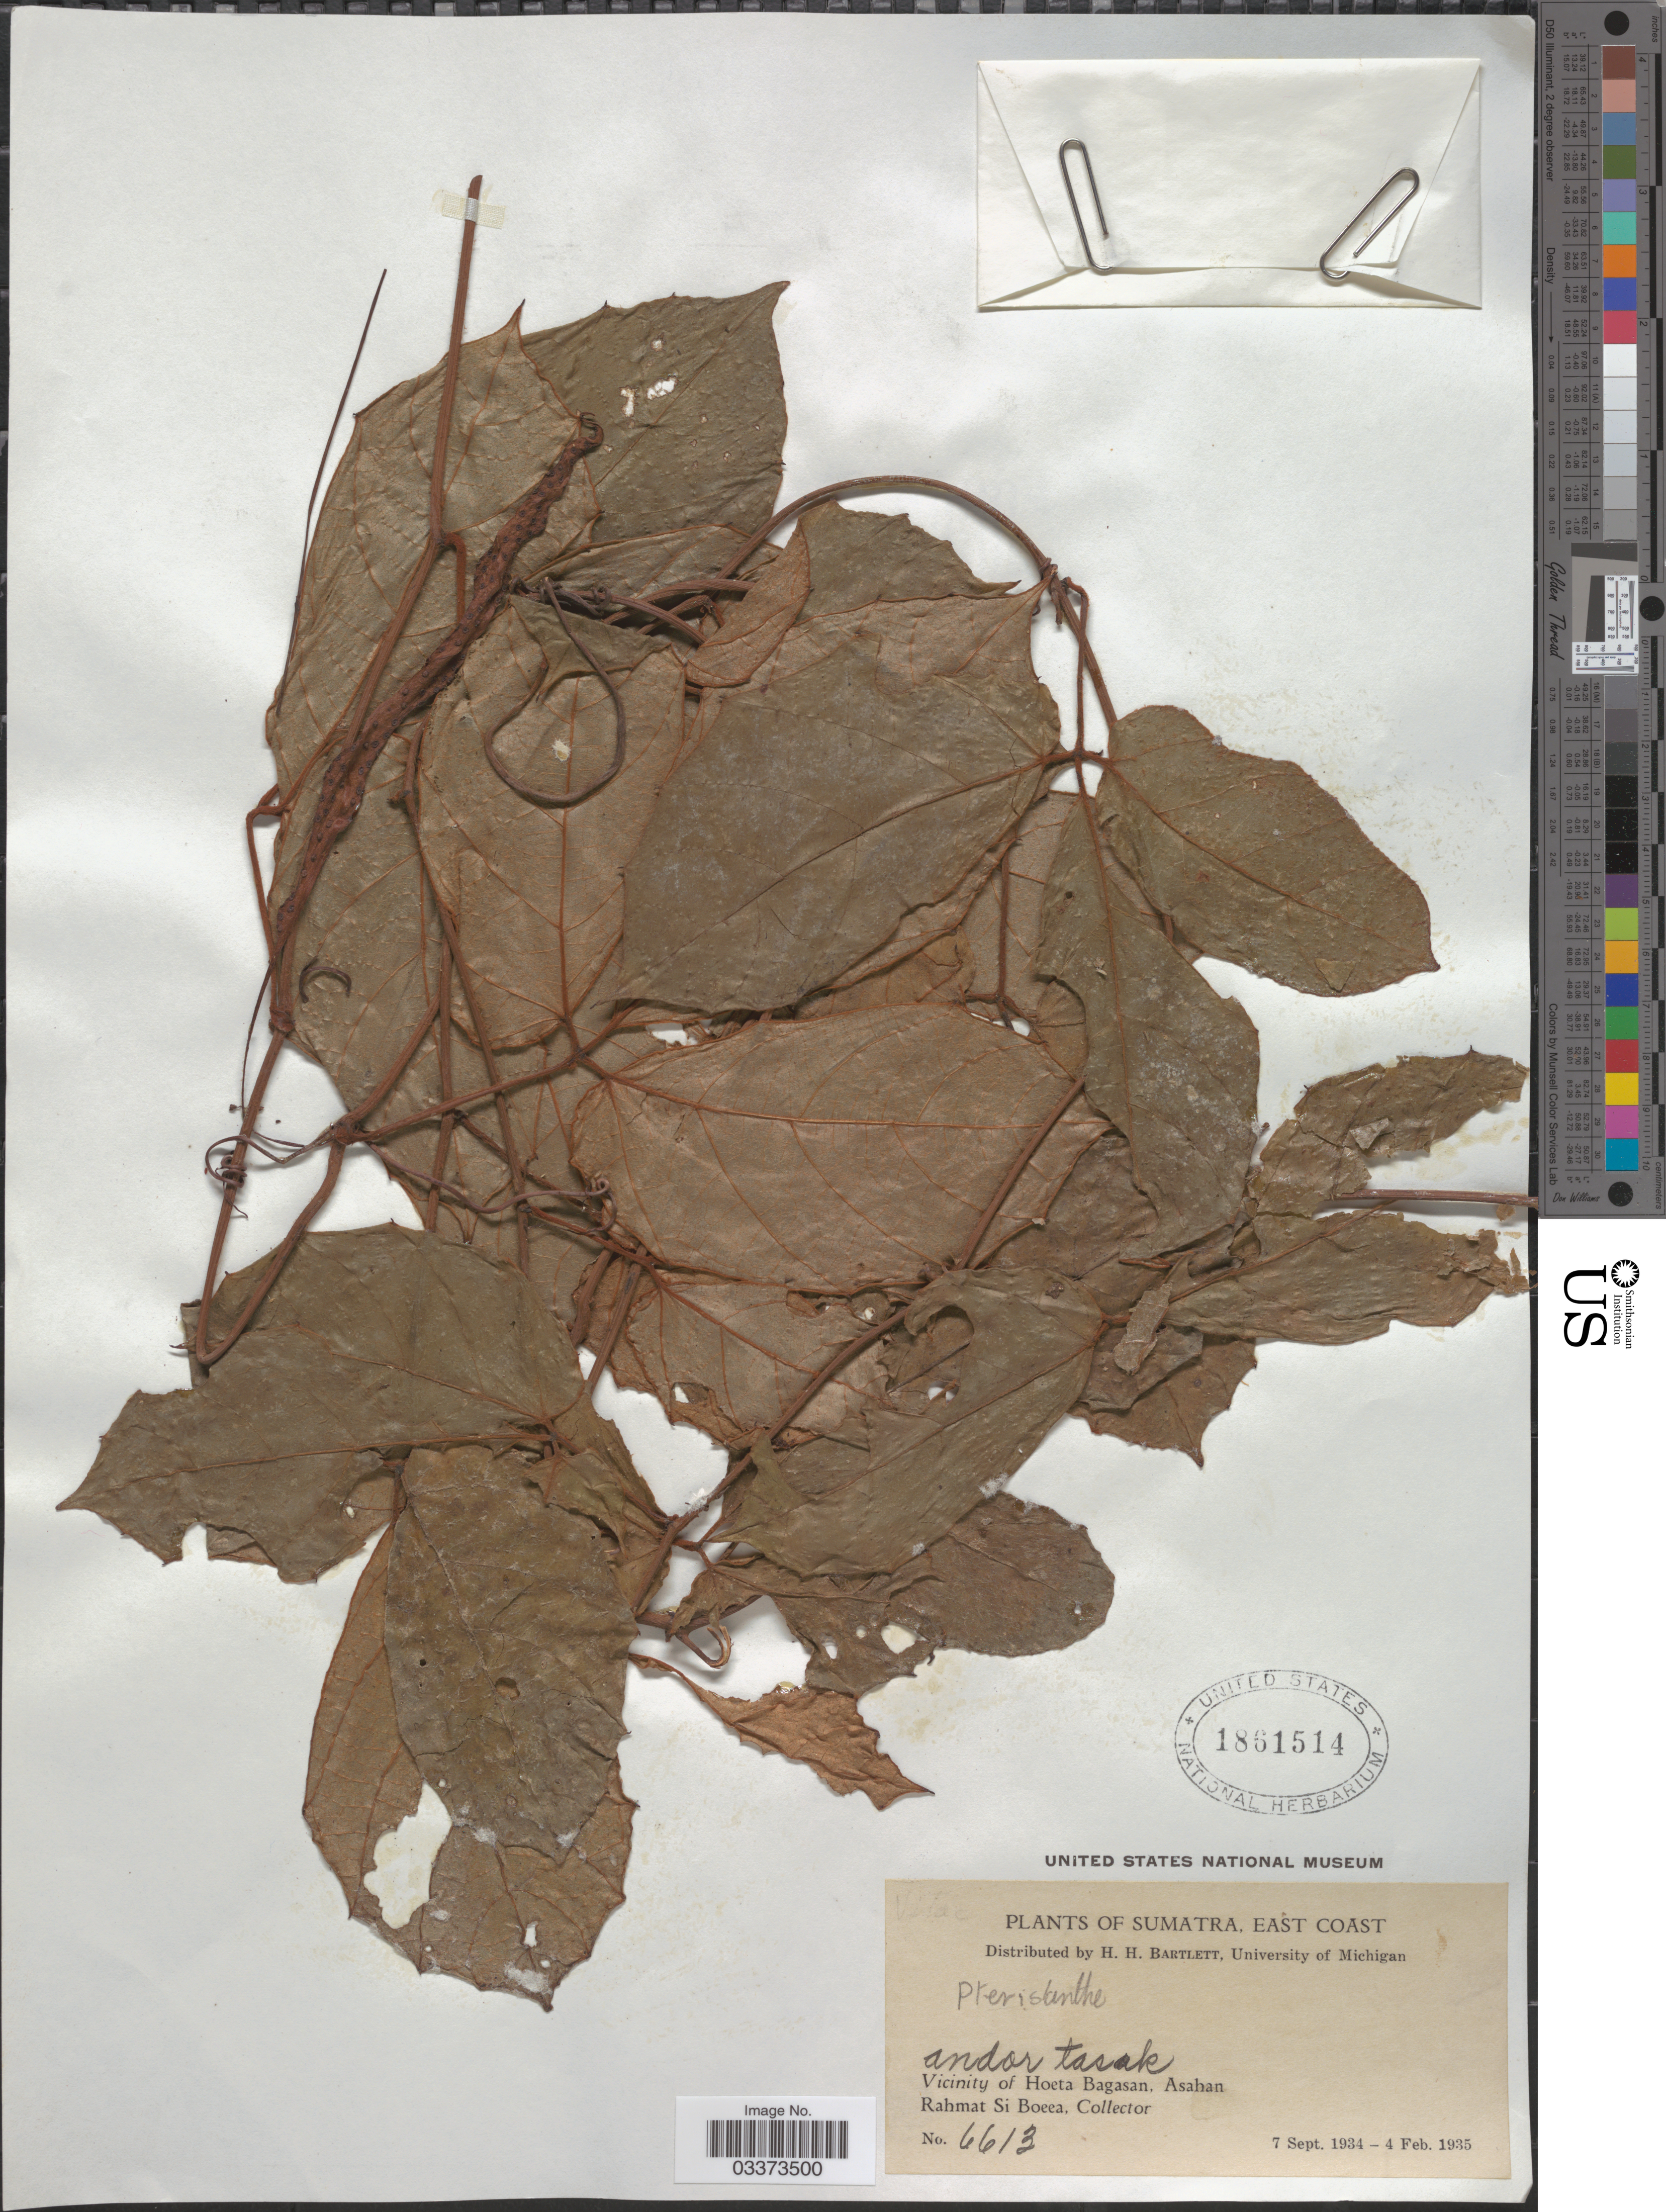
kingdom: Plantae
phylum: Tracheophyta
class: Magnoliopsida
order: Vitales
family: Vitaceae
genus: Pterisanthes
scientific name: Pterisanthes sp.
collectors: Rahmat Si Boeea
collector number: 6613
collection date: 1934-09-07/1935-02-04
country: Indonesia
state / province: Sumatra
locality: East Coast. Vicinity of Hoeta Bagasan, Asahan.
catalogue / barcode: US 1861514